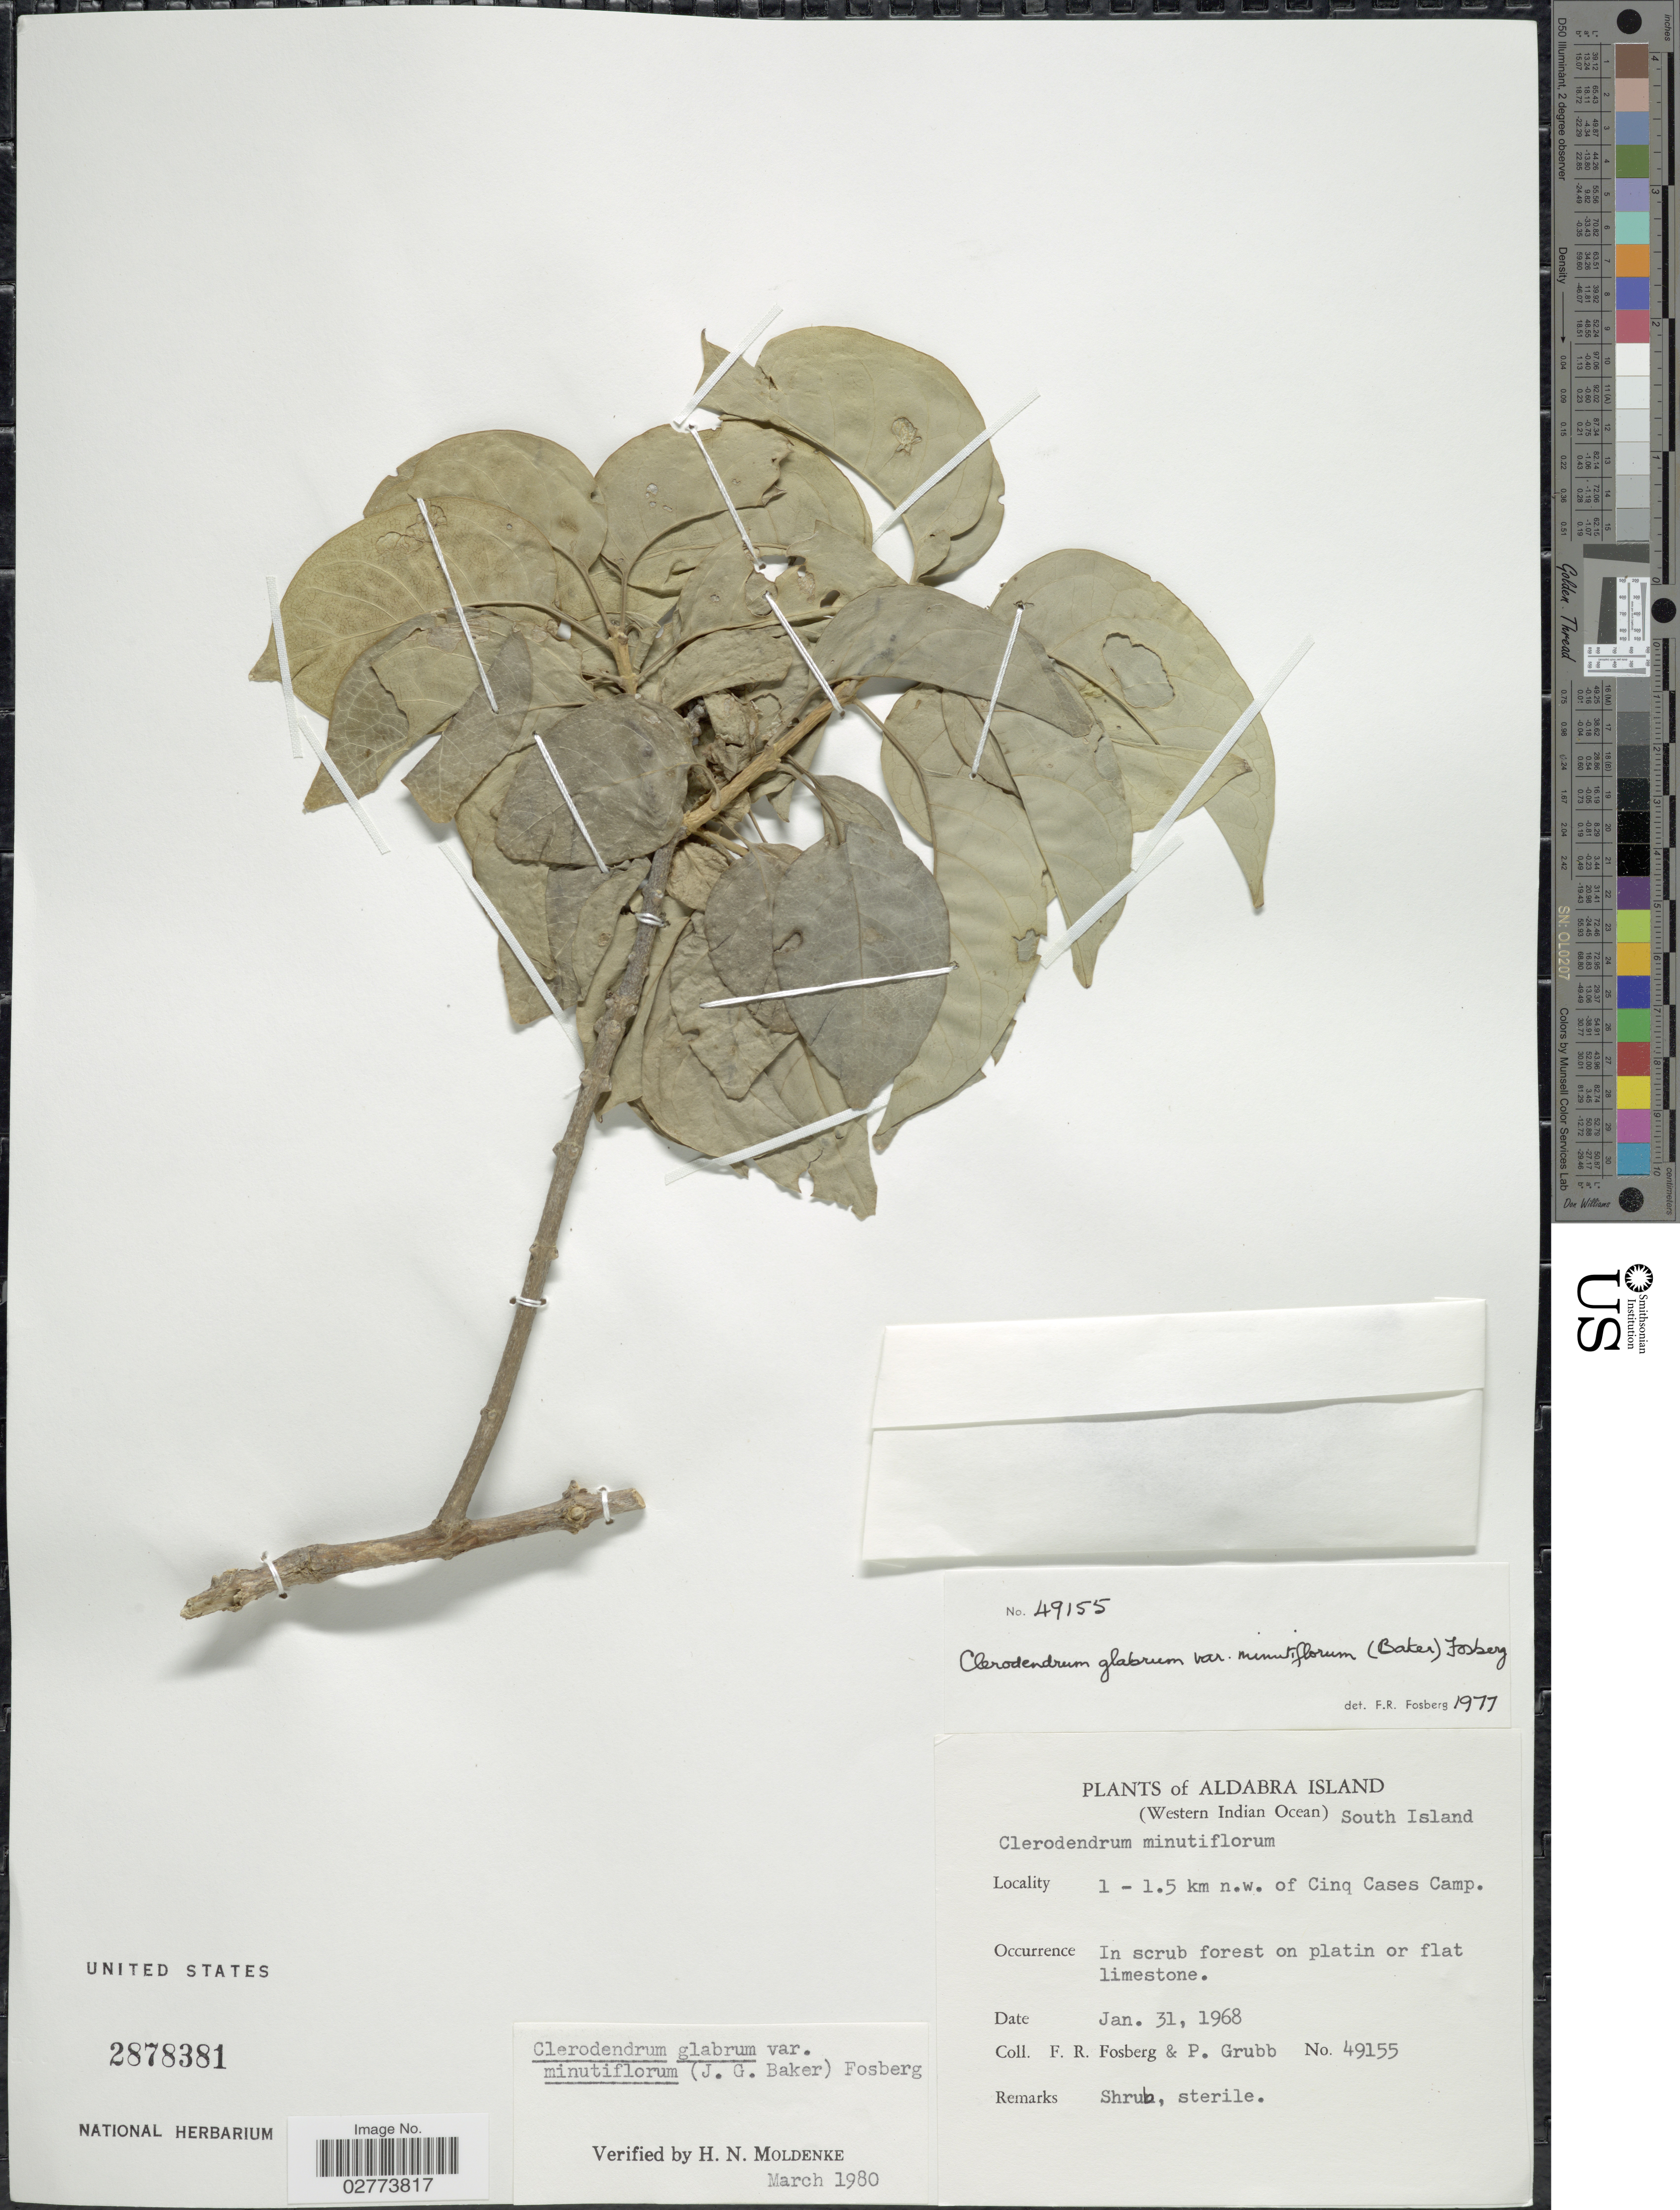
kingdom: Plantae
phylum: Tracheophyta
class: Magnoliopsida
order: Lamiales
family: Lamiaceae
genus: Clerodendrum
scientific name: Clerodendrum glabrum var. minutiflorum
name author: (Baker) Fosberg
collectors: F. R. Fosberg & P. J. Grubb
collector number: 49155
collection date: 1968-01-31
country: Seychelles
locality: Aldabra Island (Western Indian Ocean) South Island, 1-1.5 km n.w. of Cinq Cases Camp.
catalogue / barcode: US 2878381